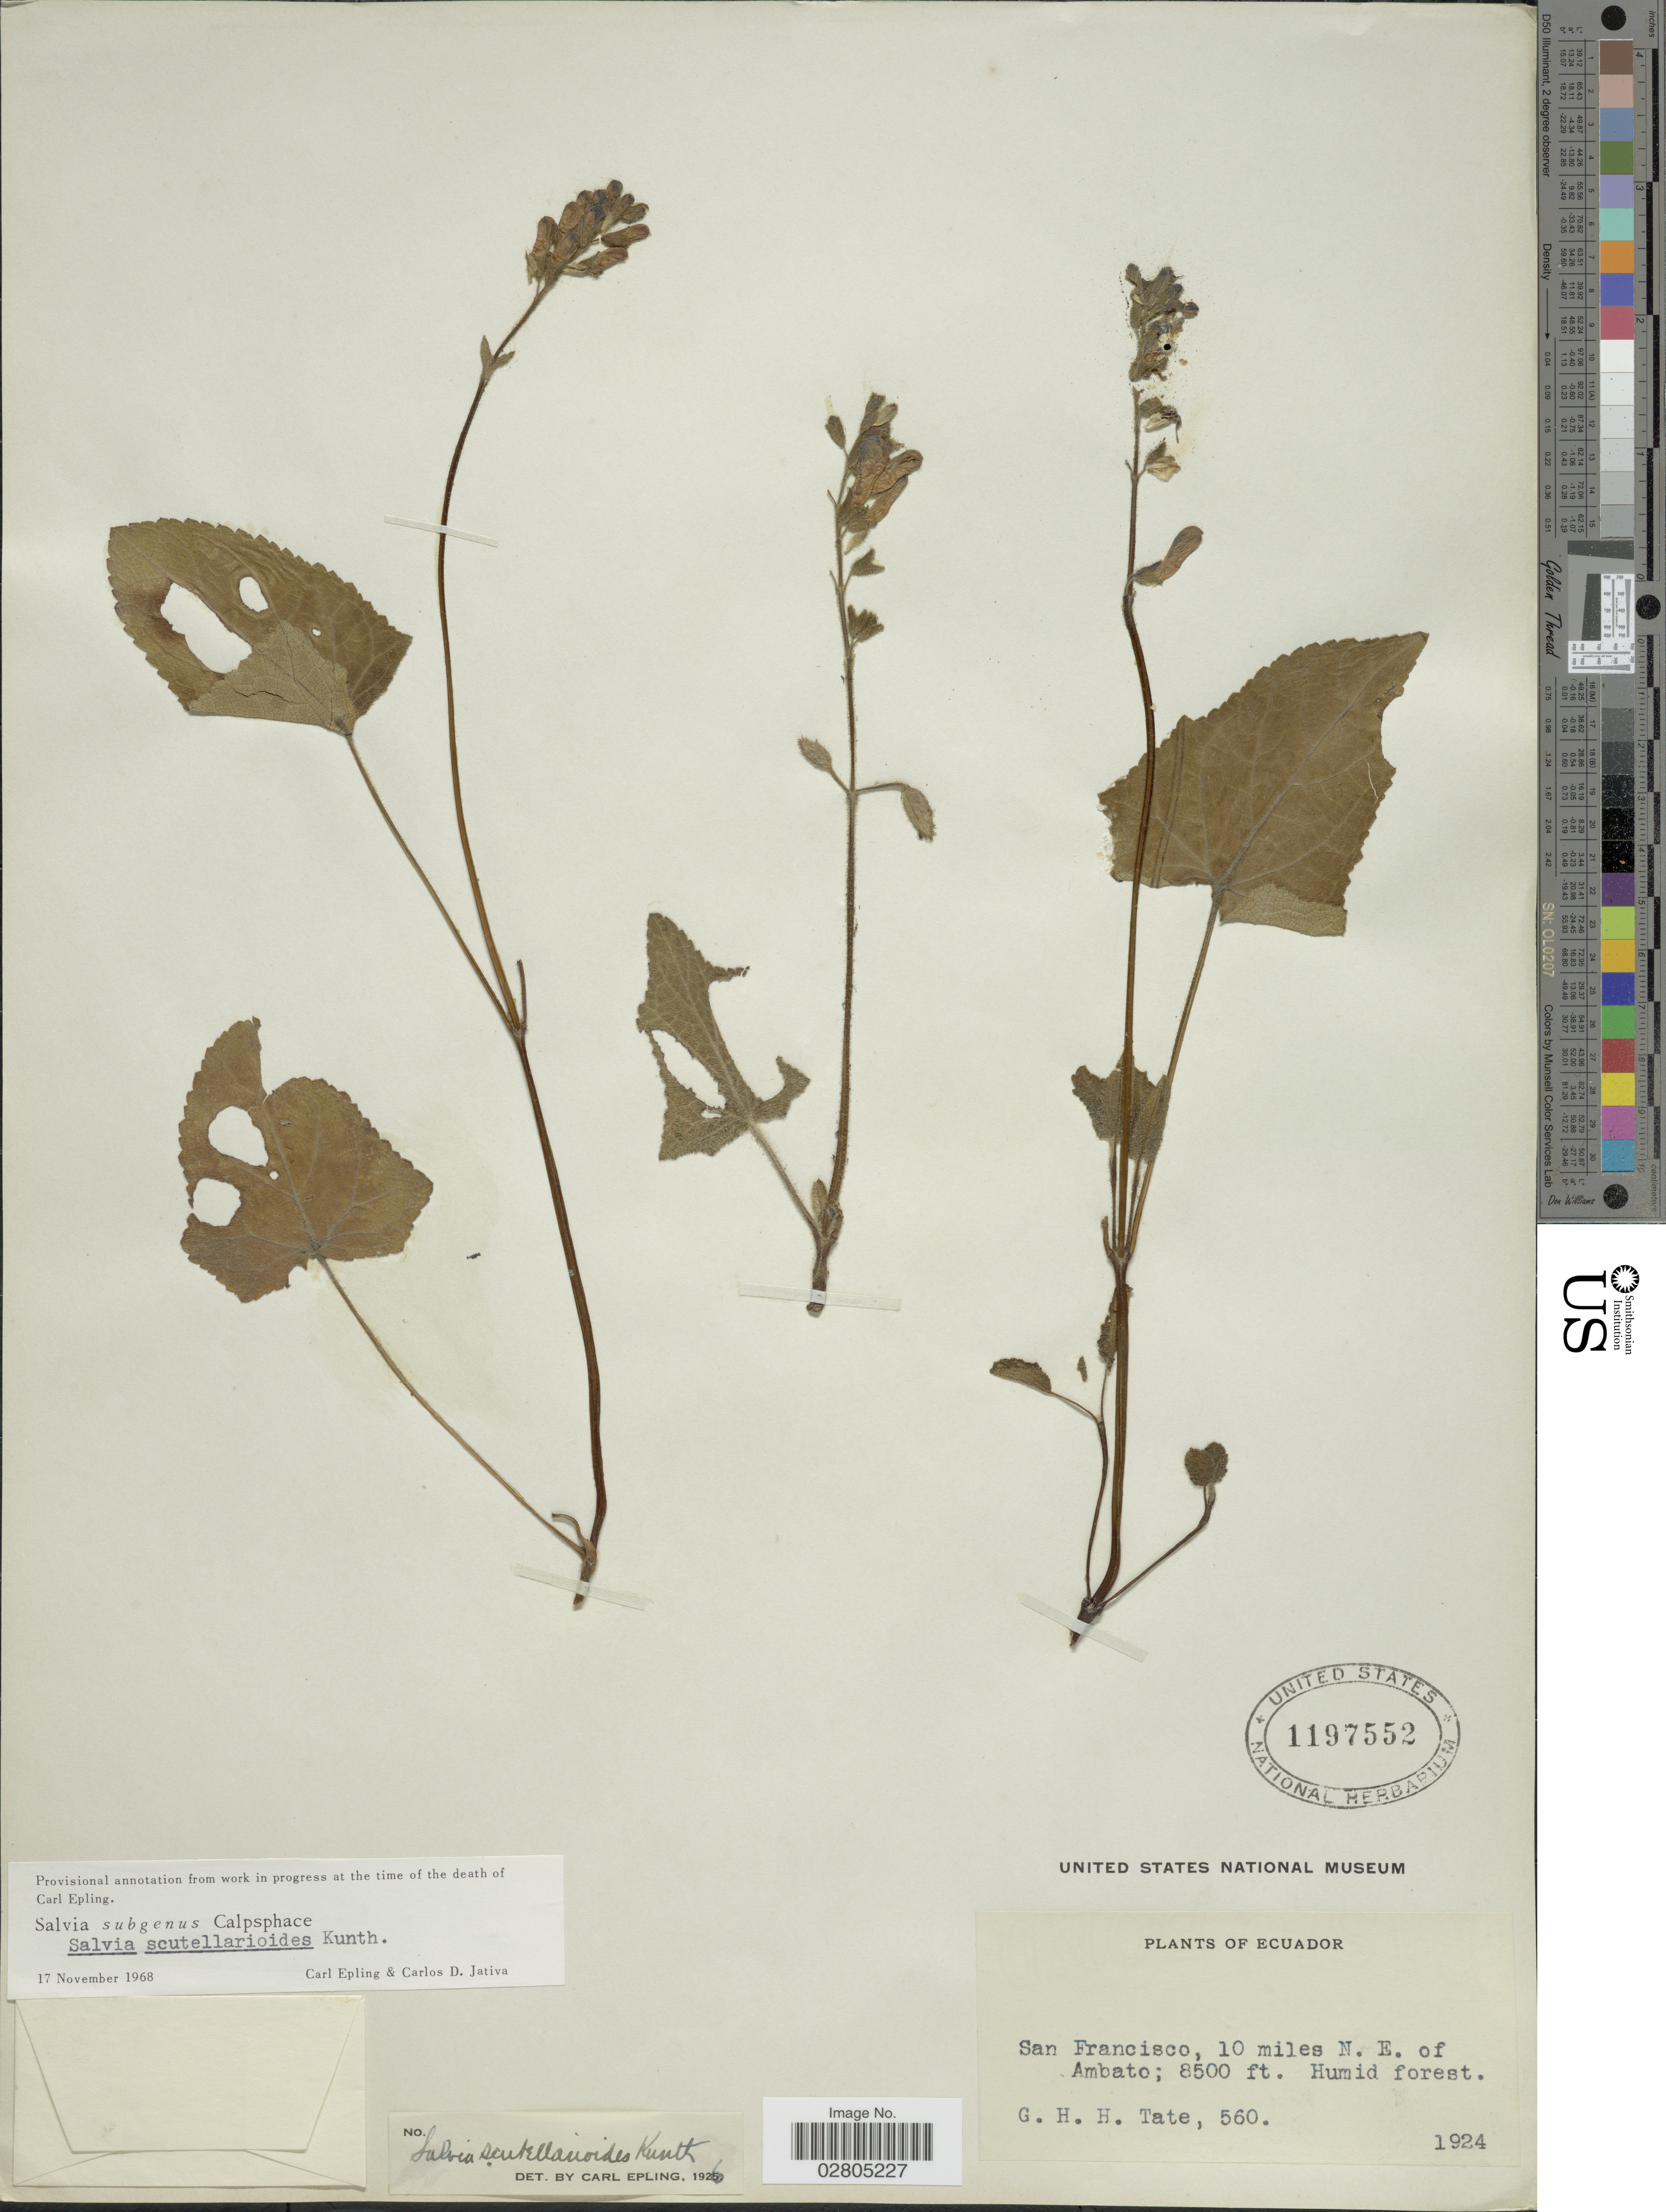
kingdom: Plantae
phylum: Tracheophyta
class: Magnoliopsida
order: Lamiales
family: Lamiaceae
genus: Salvia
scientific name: Salvia scutellarioides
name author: Kunth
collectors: G. H. H.Tate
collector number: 560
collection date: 1924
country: Ecuador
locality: San Francisco, 10 miles N.E. of Ambato.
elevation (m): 2591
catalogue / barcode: US 1197552